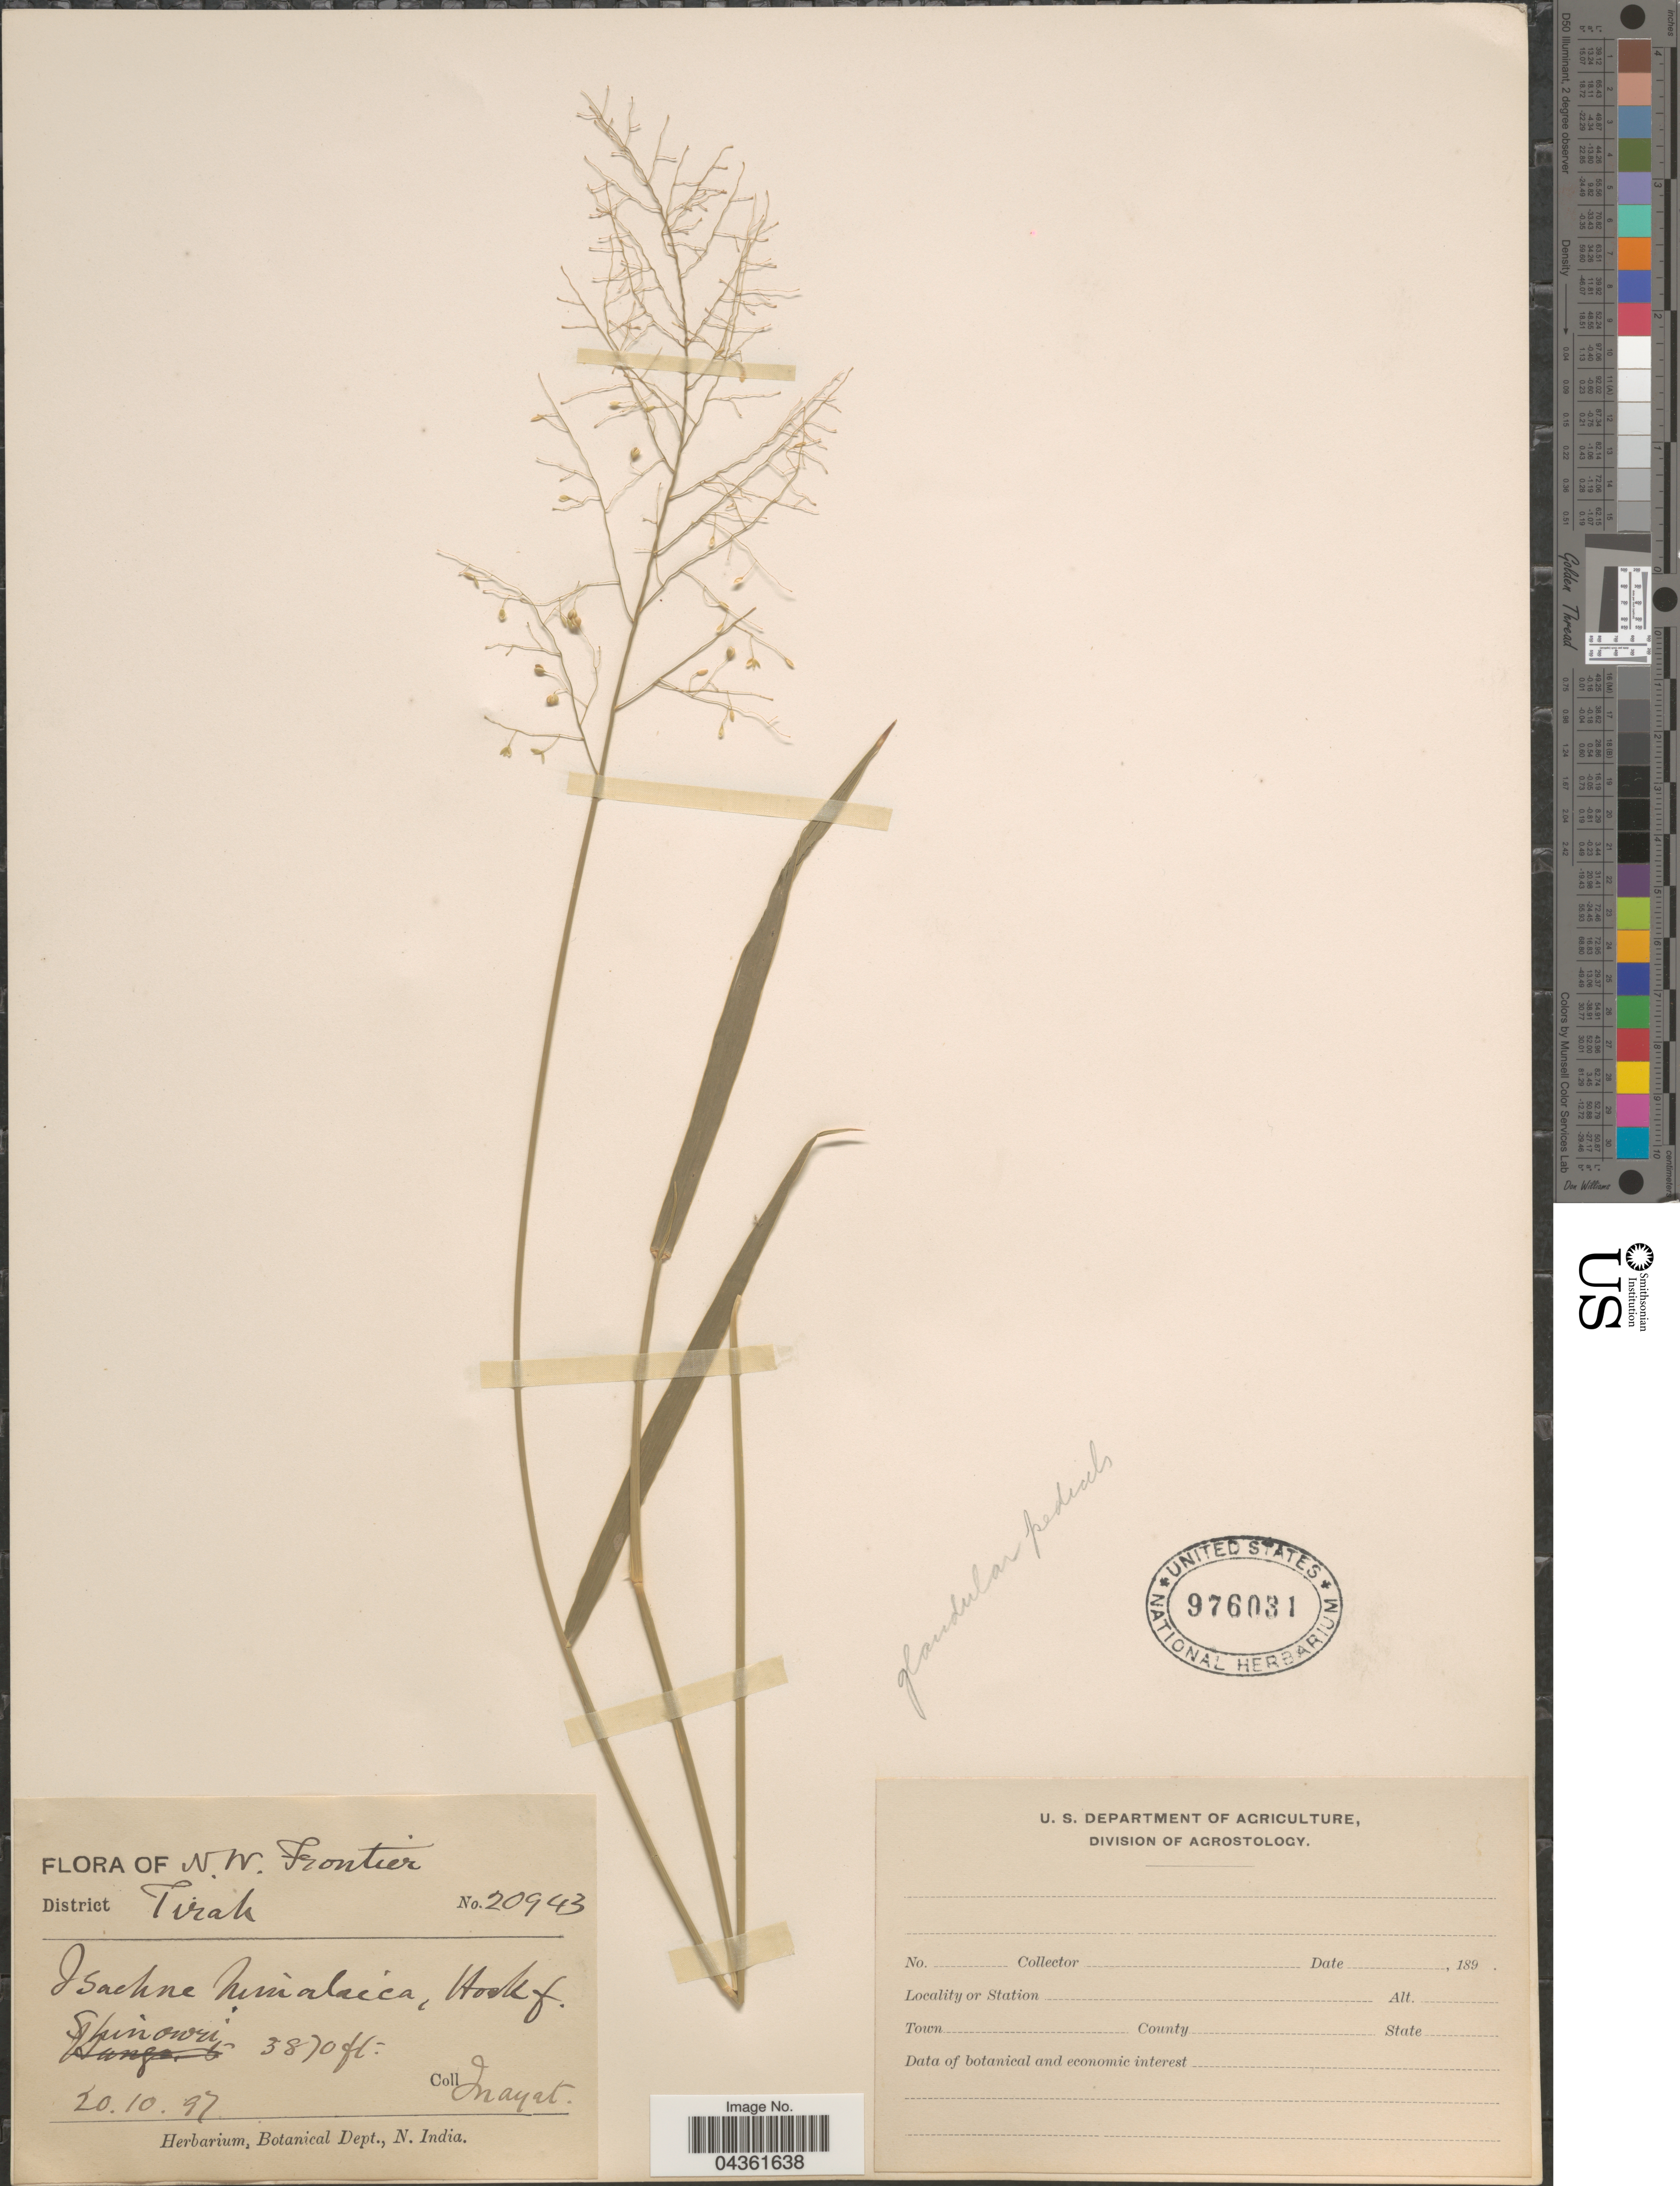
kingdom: Plantae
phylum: Tracheophyta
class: Liliopsida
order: Poales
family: Poaceae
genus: Isachne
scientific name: Isachne himalaica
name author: Hook. f.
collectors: -. Inayat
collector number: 20943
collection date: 1897-10-20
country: Pakistan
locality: N.W. Frontier. District Tirah. Shinowri.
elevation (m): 1180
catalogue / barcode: US 976031